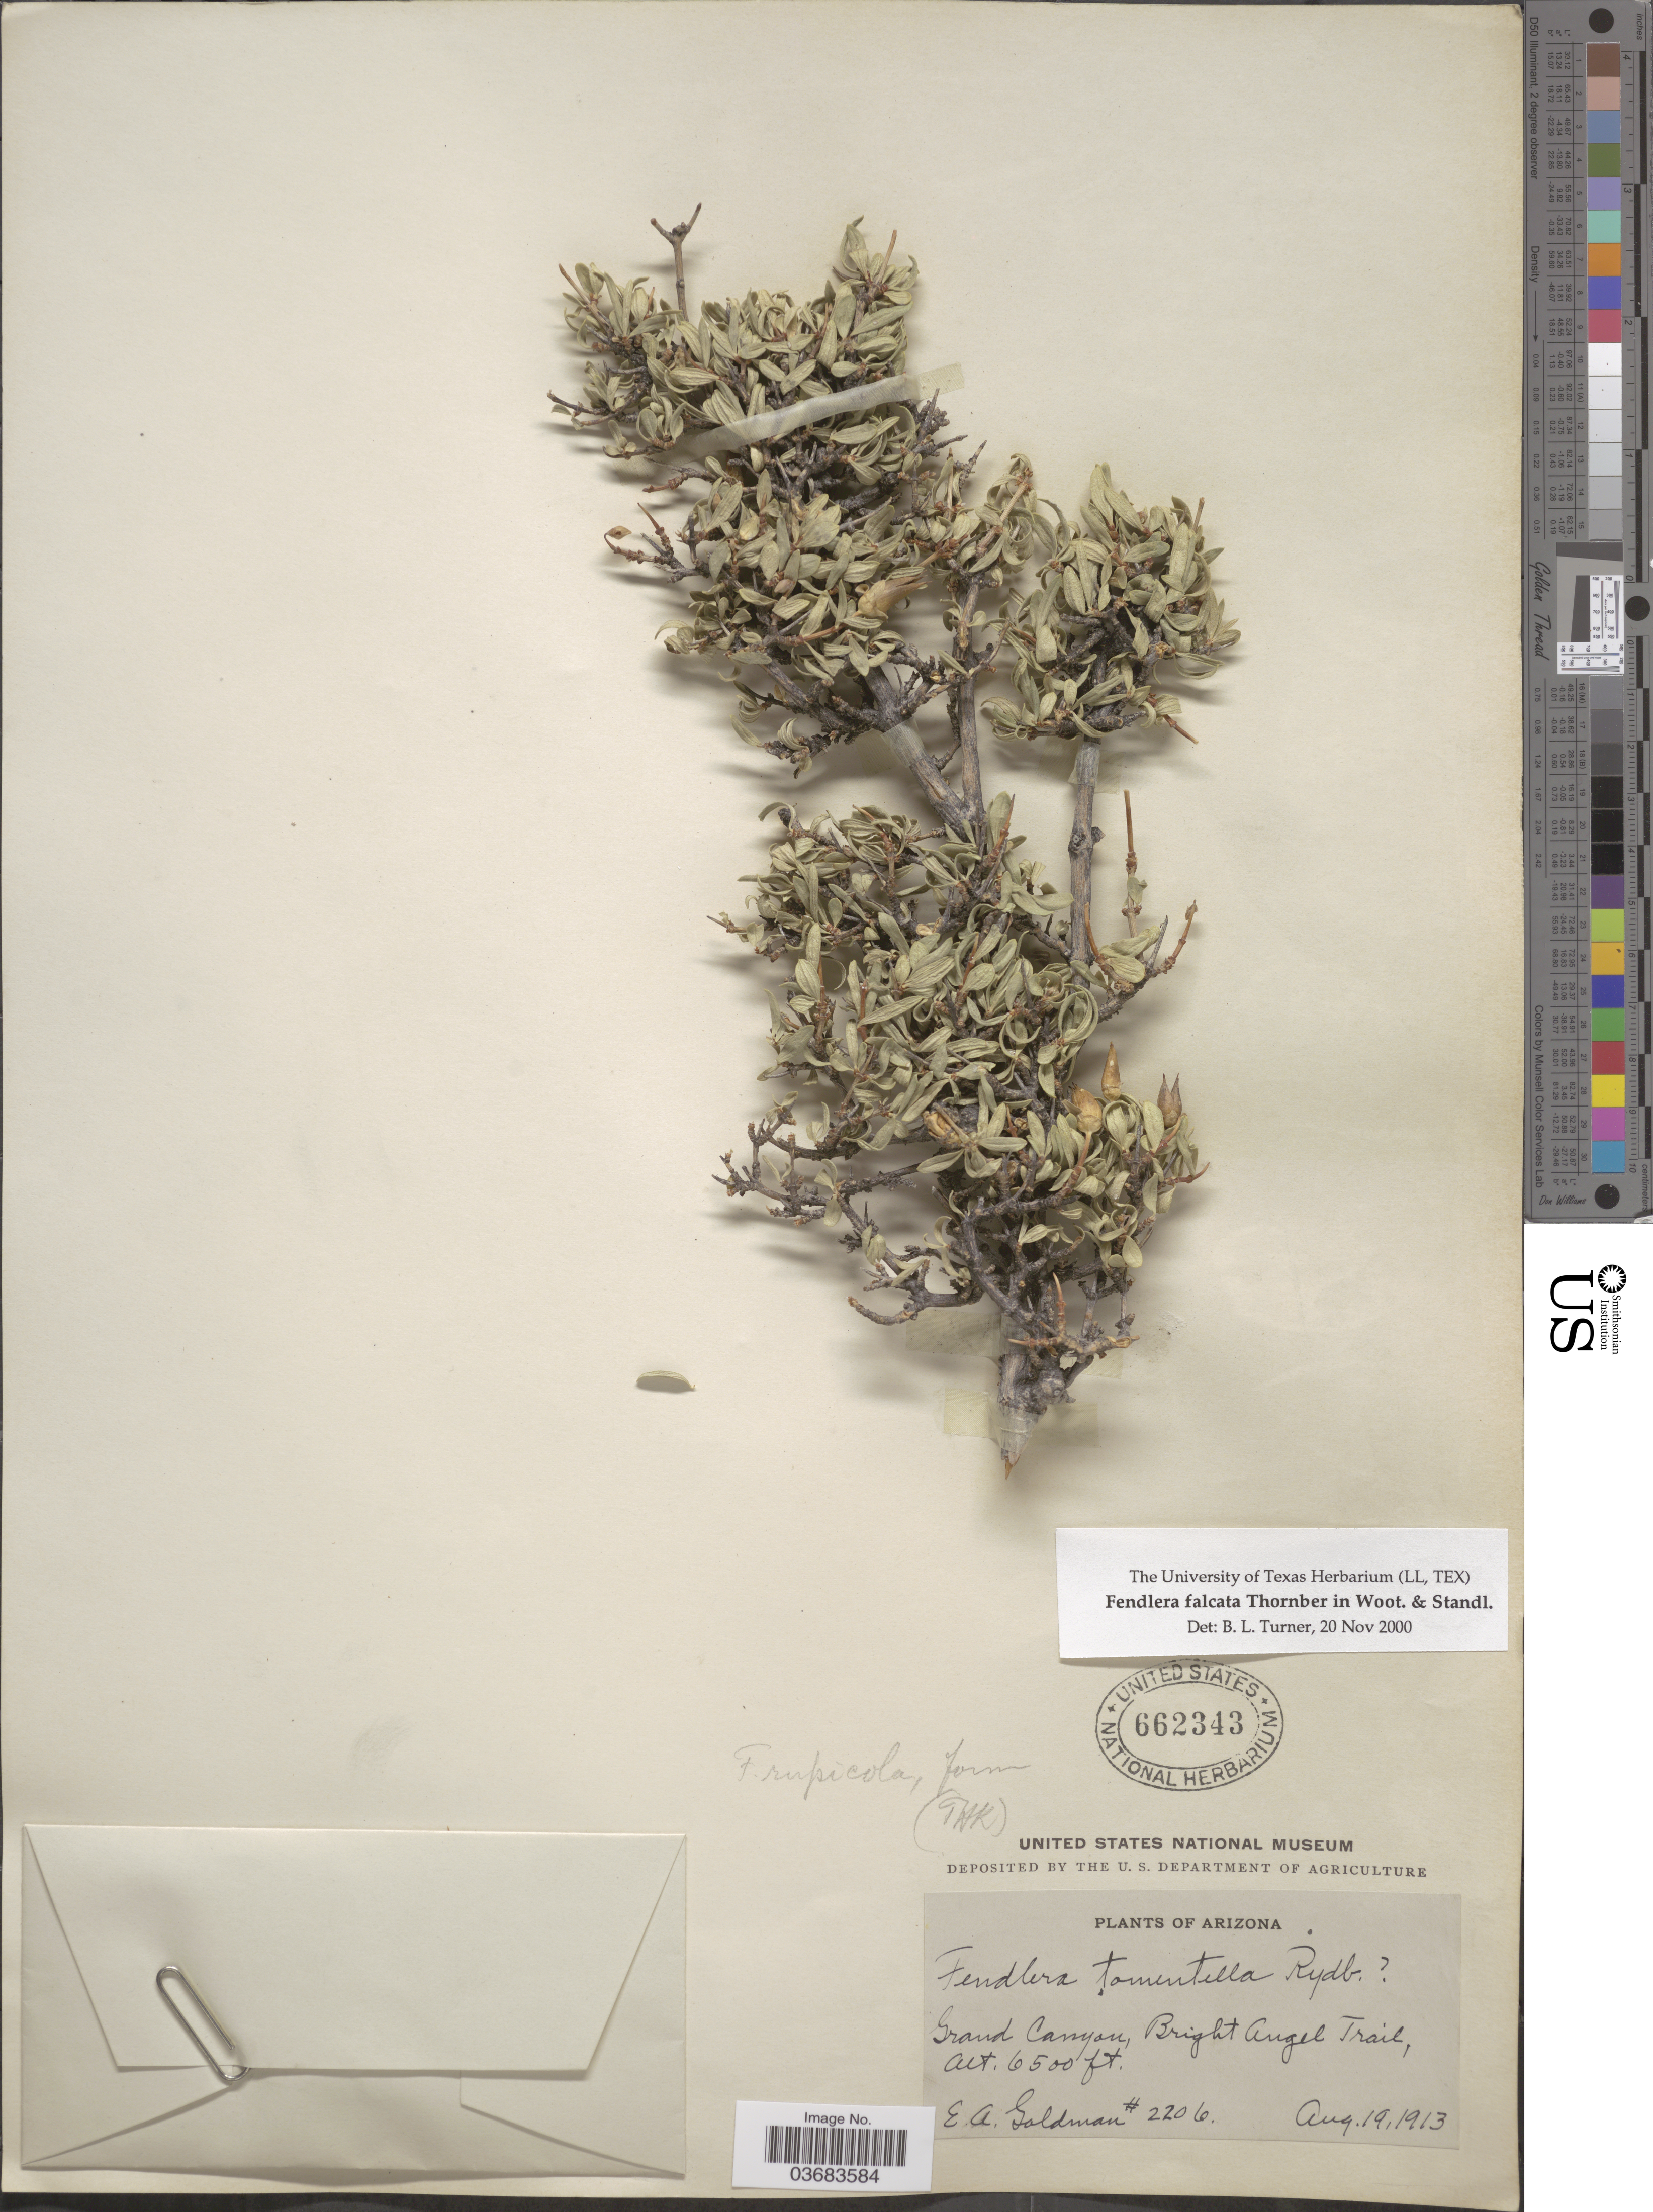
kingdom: Plantae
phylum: Tracheophyta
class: Magnoliopsida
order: Cornales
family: Hydrangeaceae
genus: Fendlera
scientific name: Fendlera rupicola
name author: Englem. & A. Gray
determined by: Strong, Mark T., (BOT), Smithsonian Institution - National Museum of Natural History (UNITED STATES)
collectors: E. A. Goldman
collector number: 2206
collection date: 1913-08-19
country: United States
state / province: Arizona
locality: Grand Canyon, Bright Angel Trail.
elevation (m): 1981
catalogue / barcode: US 662343